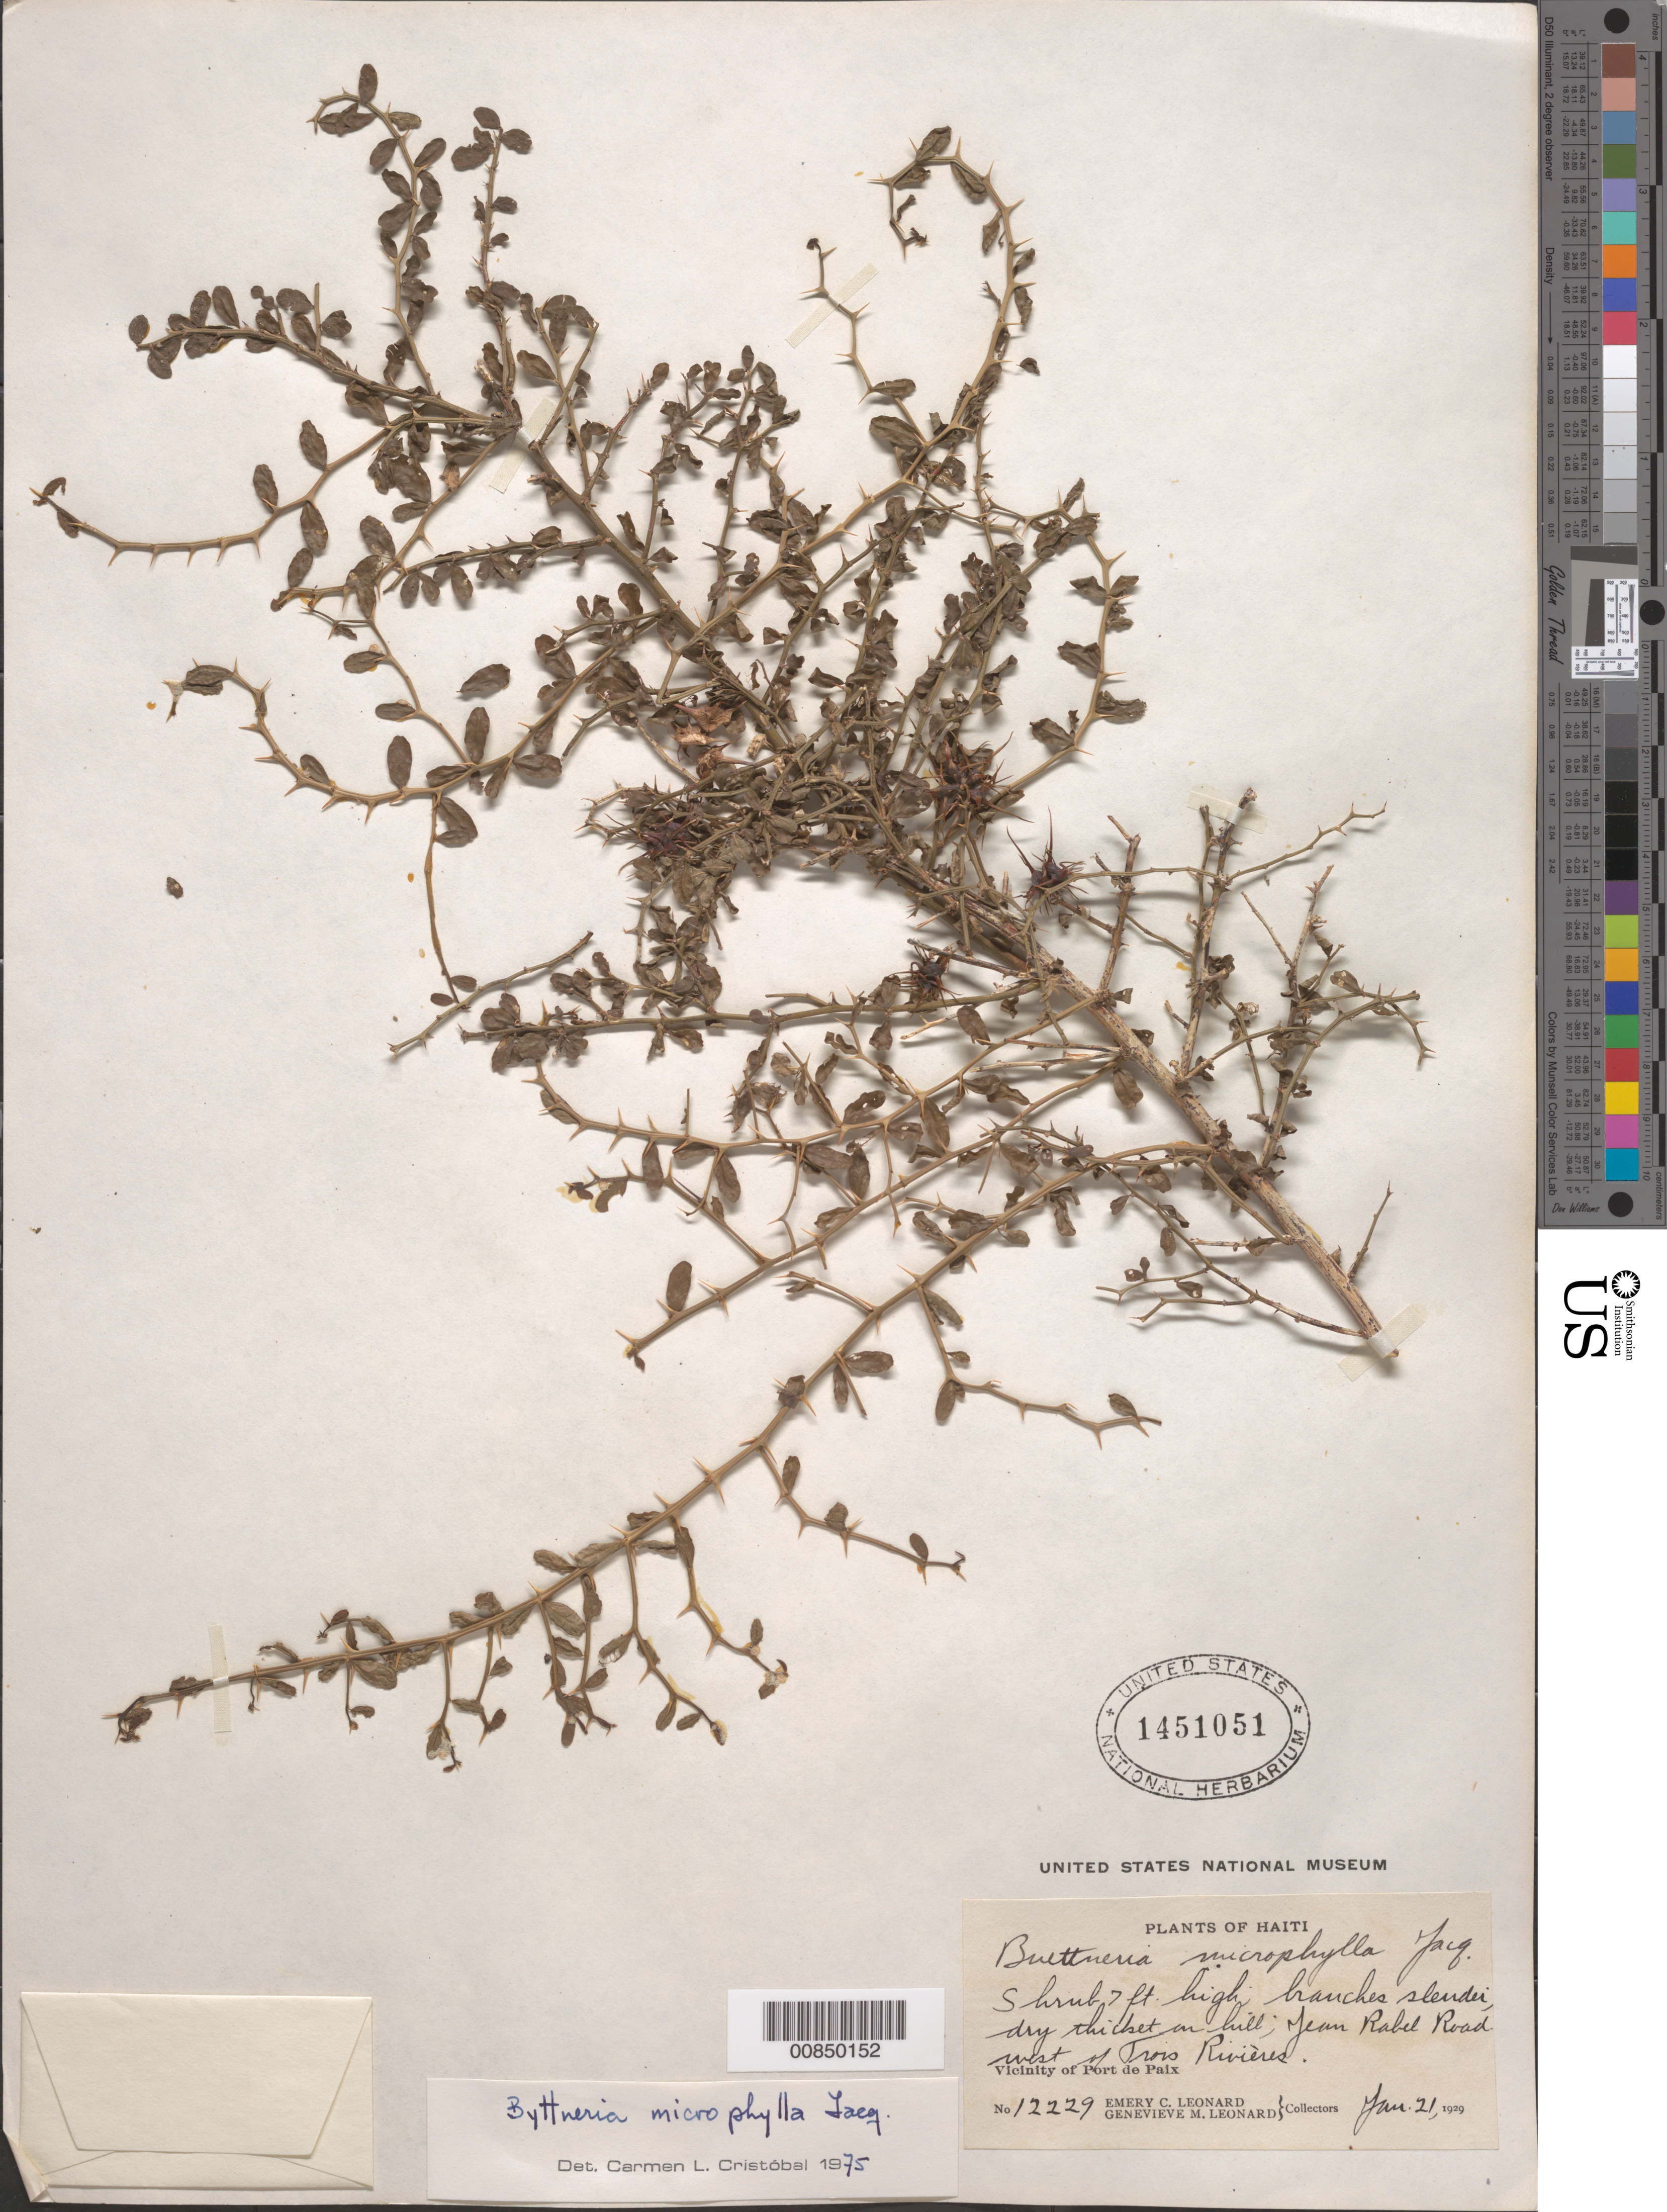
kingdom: Plantae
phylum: Tracheophyta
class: Magnoliopsida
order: Malvales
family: Malvaceae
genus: Byttneria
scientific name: Byttneria microphylla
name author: Jacq.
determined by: Cristóbal, C. L.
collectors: E. C. Leonard & G. M. Leonard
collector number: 12229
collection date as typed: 21 Jan 1929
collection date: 1929-01-21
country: Haiti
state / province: Nord-Ouest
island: Hispaniola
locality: Vicinity of Port de Paix, Jean Rabel Road, W of Trois Rivières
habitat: Dry thicket on hill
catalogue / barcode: US 1451051